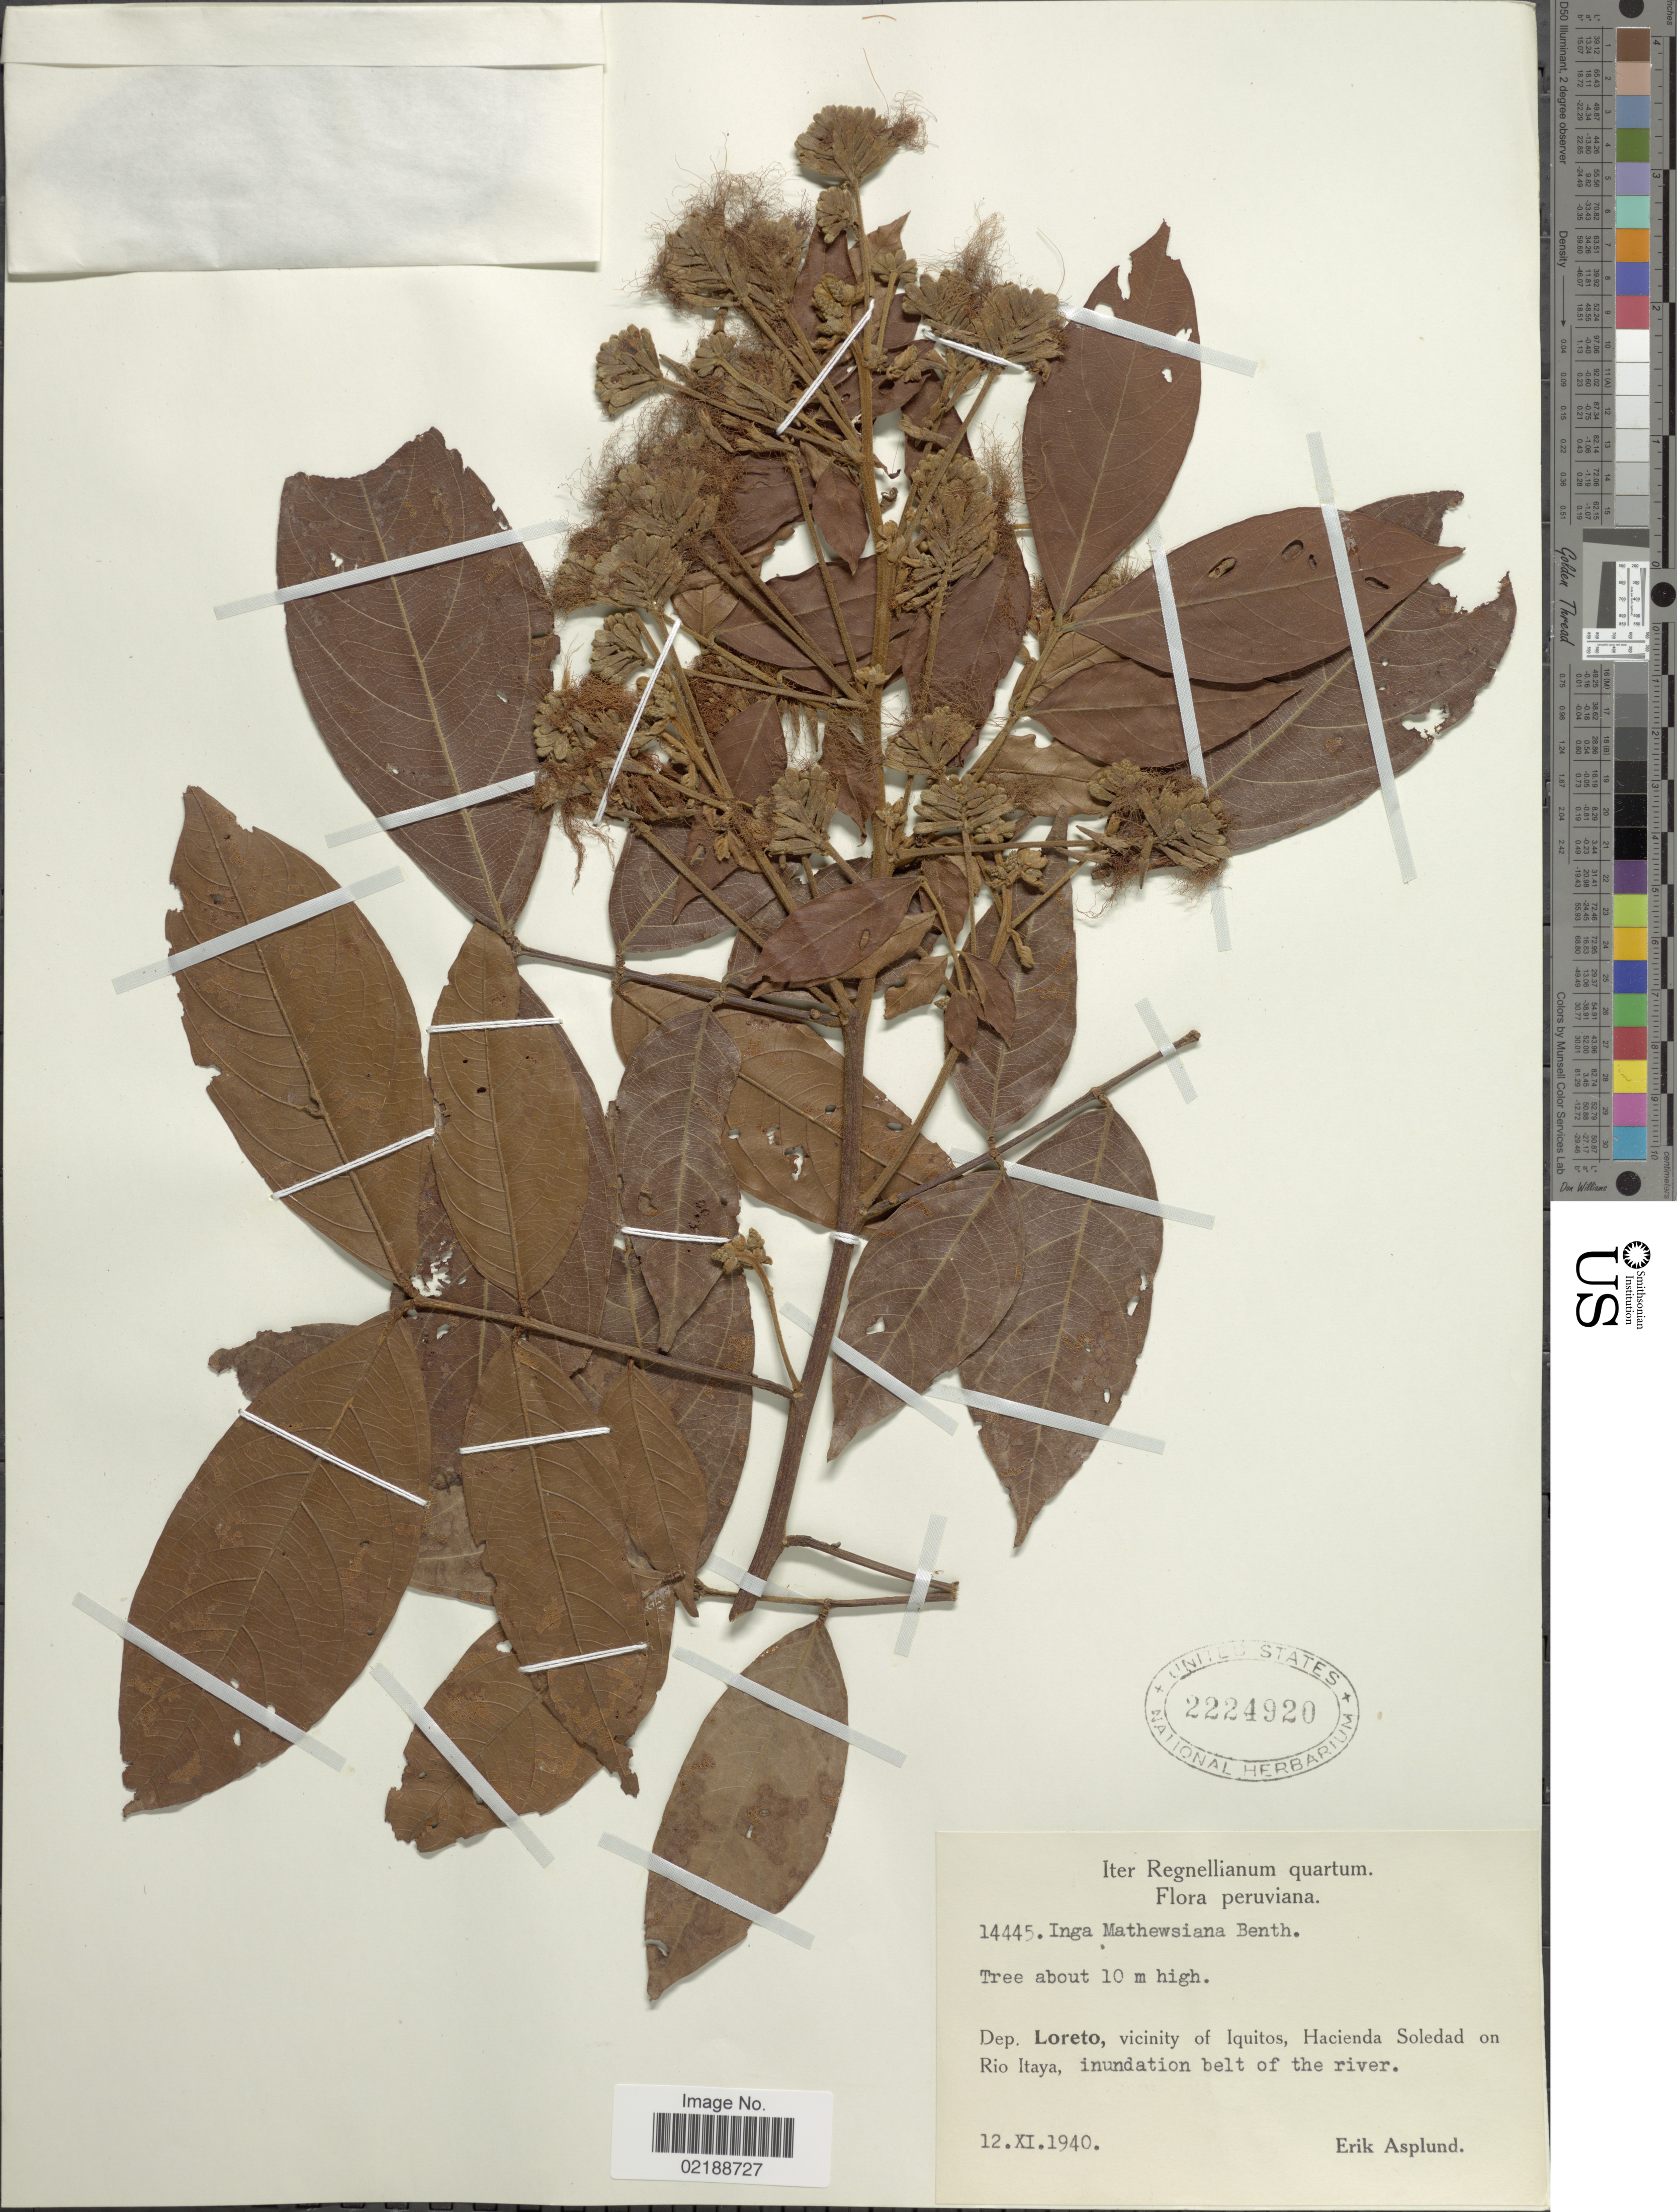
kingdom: Plantae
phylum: Tracheophyta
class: Magnoliopsida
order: Fabales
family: Fabaceae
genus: Inga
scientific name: Inga nobilis subsp. nobilis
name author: Willd.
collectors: E. Asplund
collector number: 14445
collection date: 1940-11-12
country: Peru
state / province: Loreto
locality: Dep. Loreto, vicinity of Iquitos, Hacienda Soledad on Rio Itaya, inundation belt of the river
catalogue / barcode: US 2224920